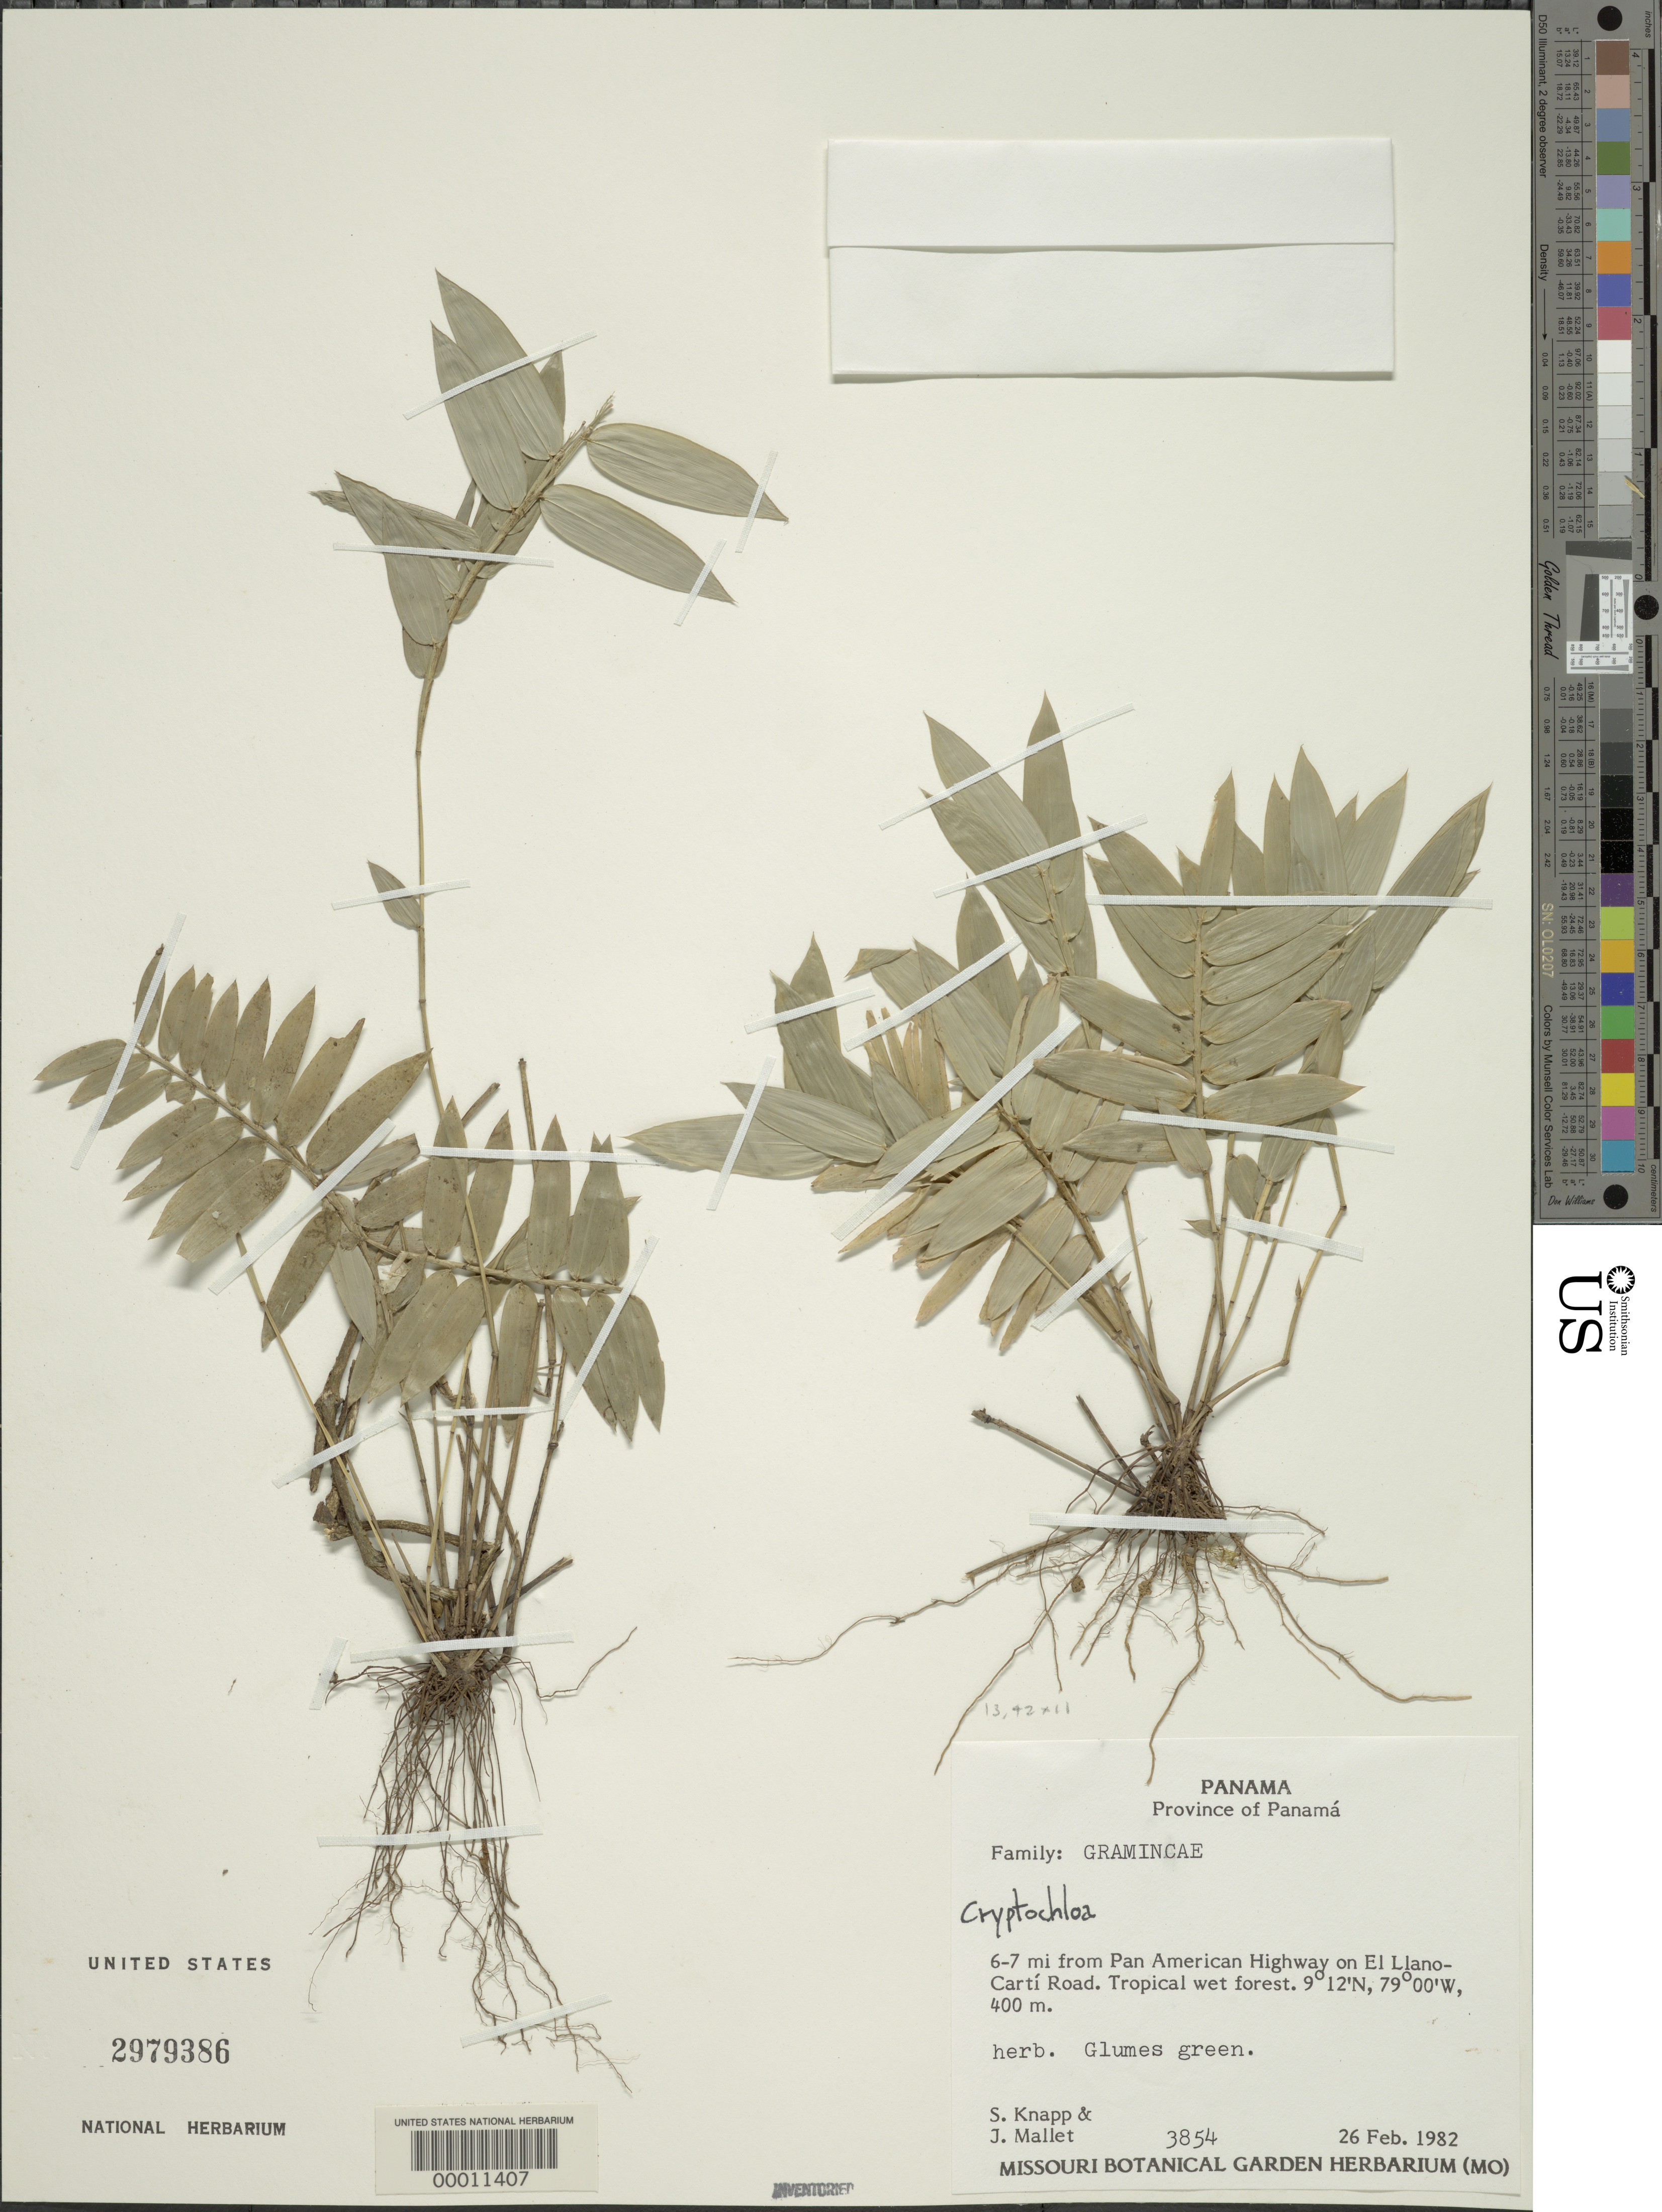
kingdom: Plantae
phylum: Tracheophyta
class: Liliopsida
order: Poales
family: Poaceae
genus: Cryptochloa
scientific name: Cryptochloa sp.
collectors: S. Knapp & J. Mallet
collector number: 3854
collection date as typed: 26 Feb 1982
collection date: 1982-02-26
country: Panama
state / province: Panamá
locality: Pan amer. Hwy., El Llano-Carti road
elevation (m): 400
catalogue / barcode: US 2979386